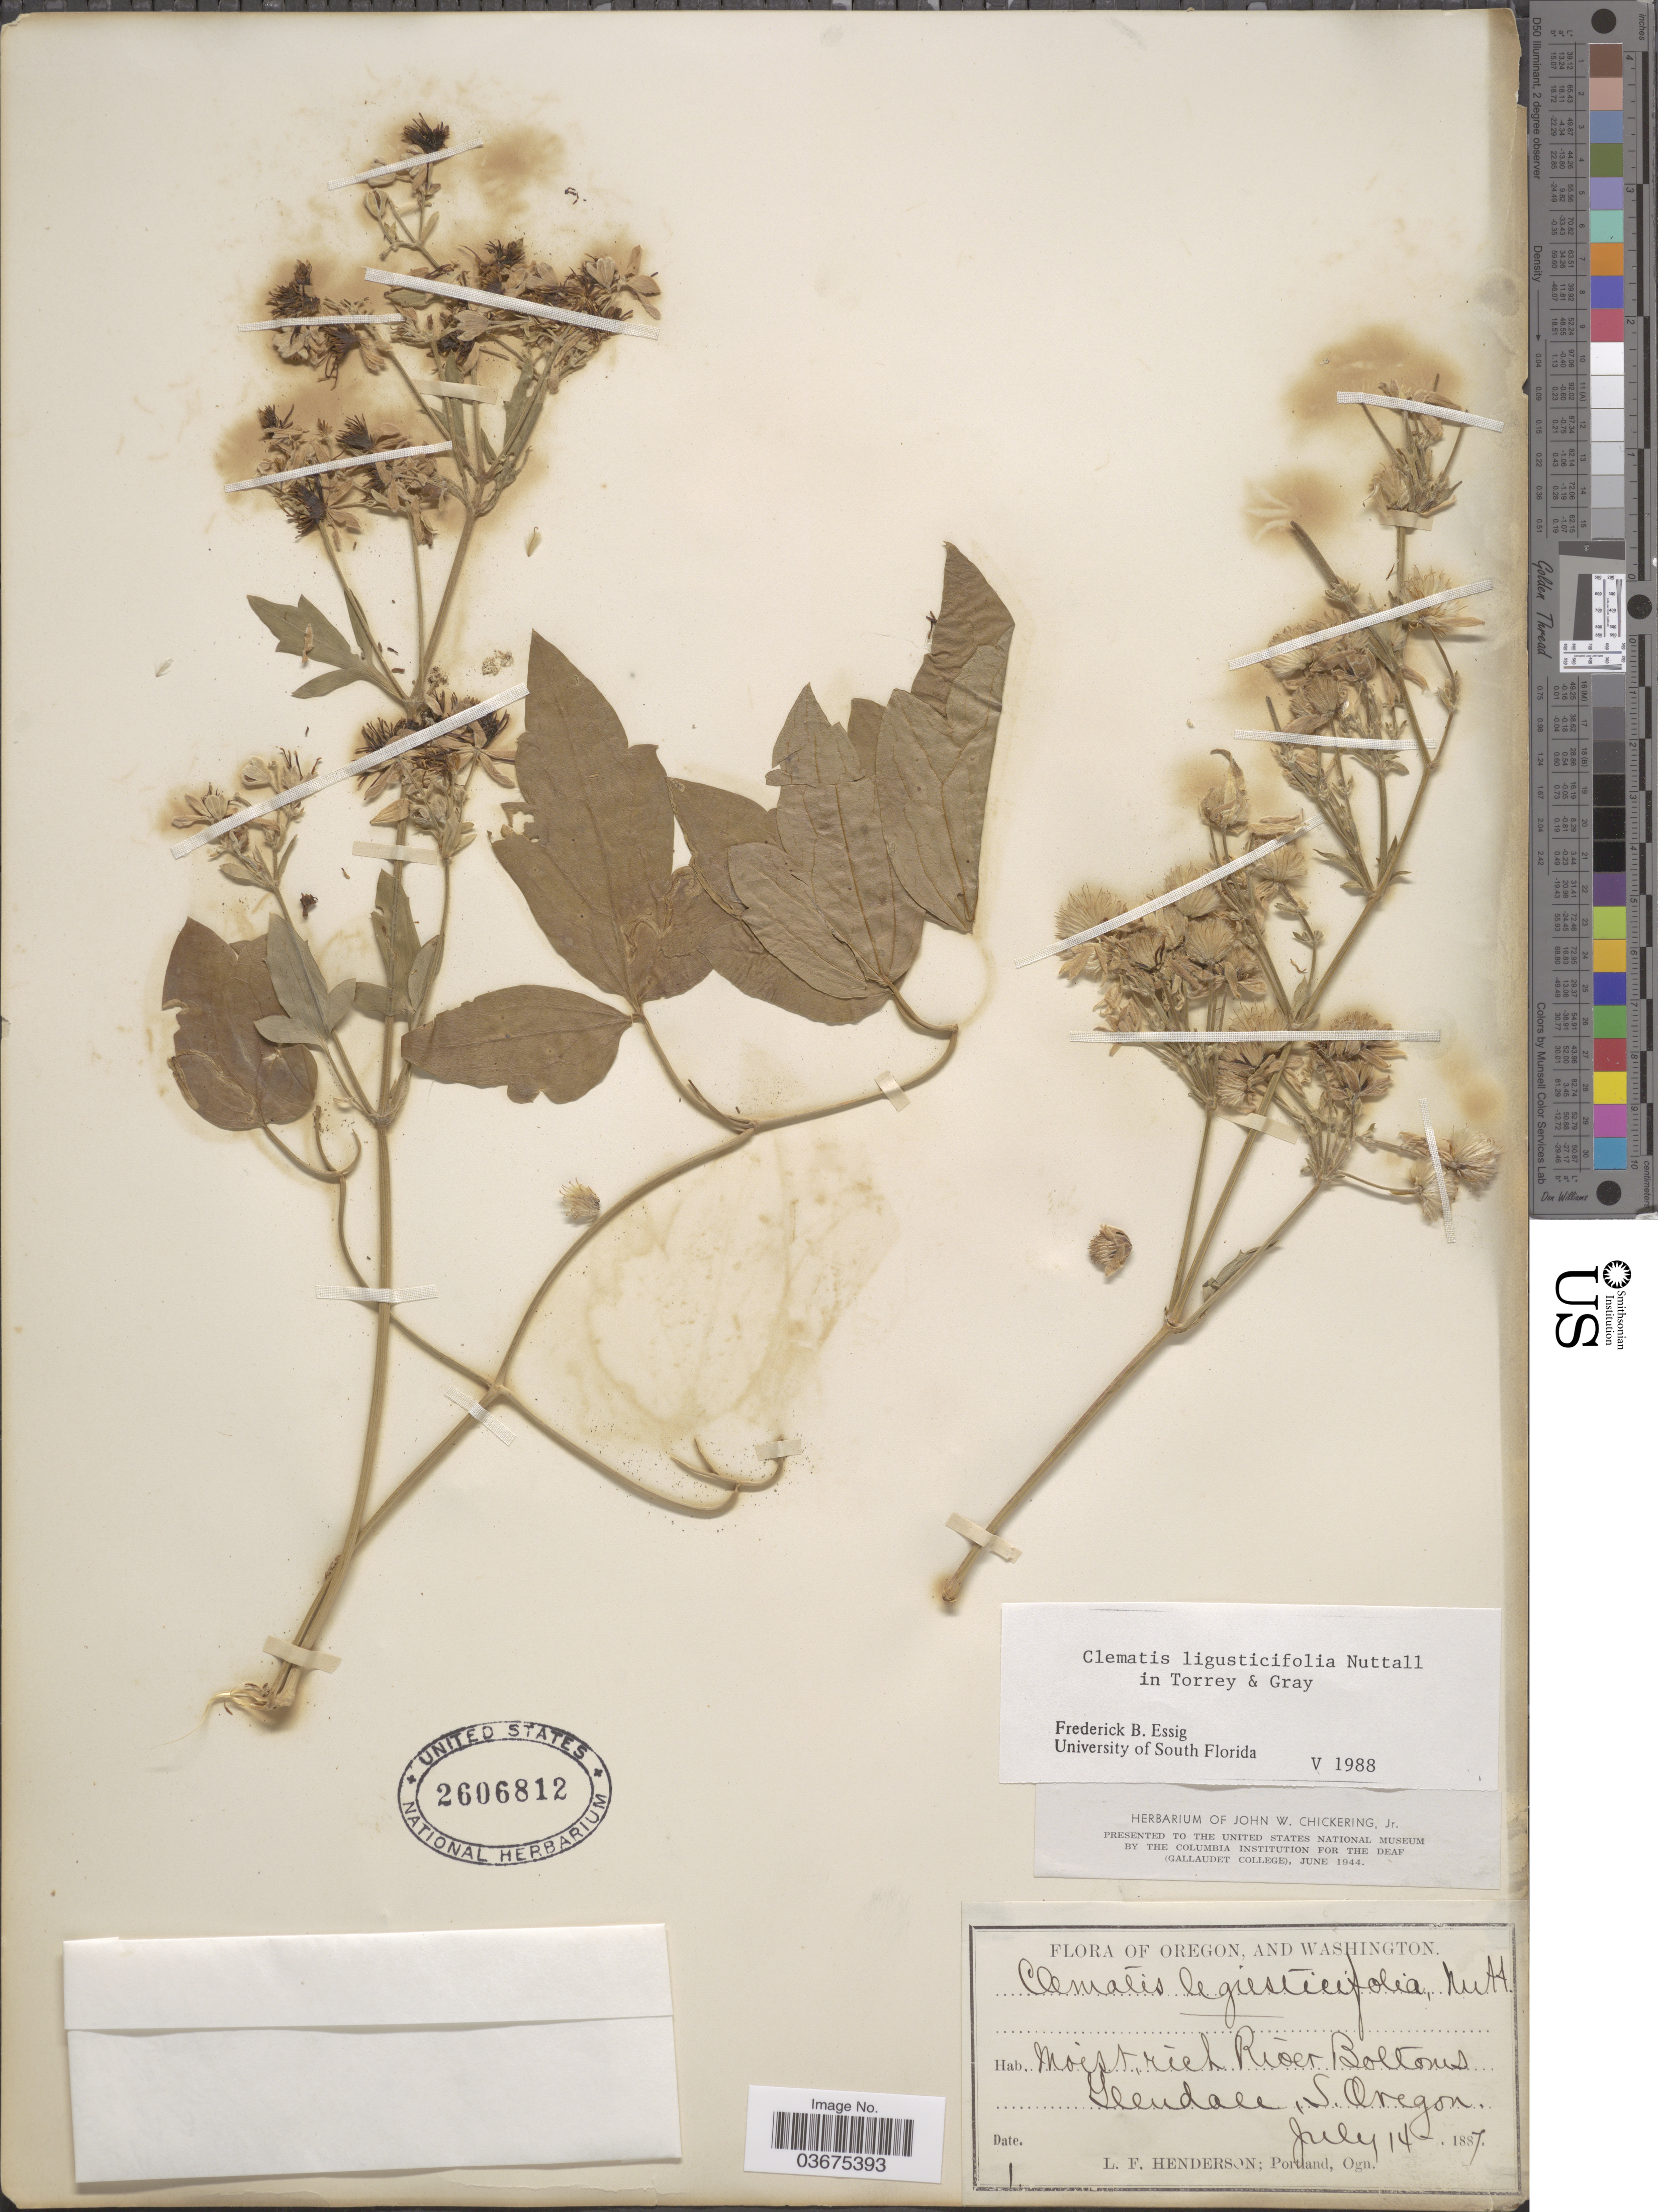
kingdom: Plantae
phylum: Tracheophyta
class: Magnoliopsida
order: Ranunculales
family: Ranunculaceae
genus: Clematis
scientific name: Clematis ligusticifolia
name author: Nutt.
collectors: L. Henderson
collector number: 1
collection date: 1887-07-14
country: United States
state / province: Oregon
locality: River Bottoms. Glendale, S. Oregon.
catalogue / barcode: US 2606812